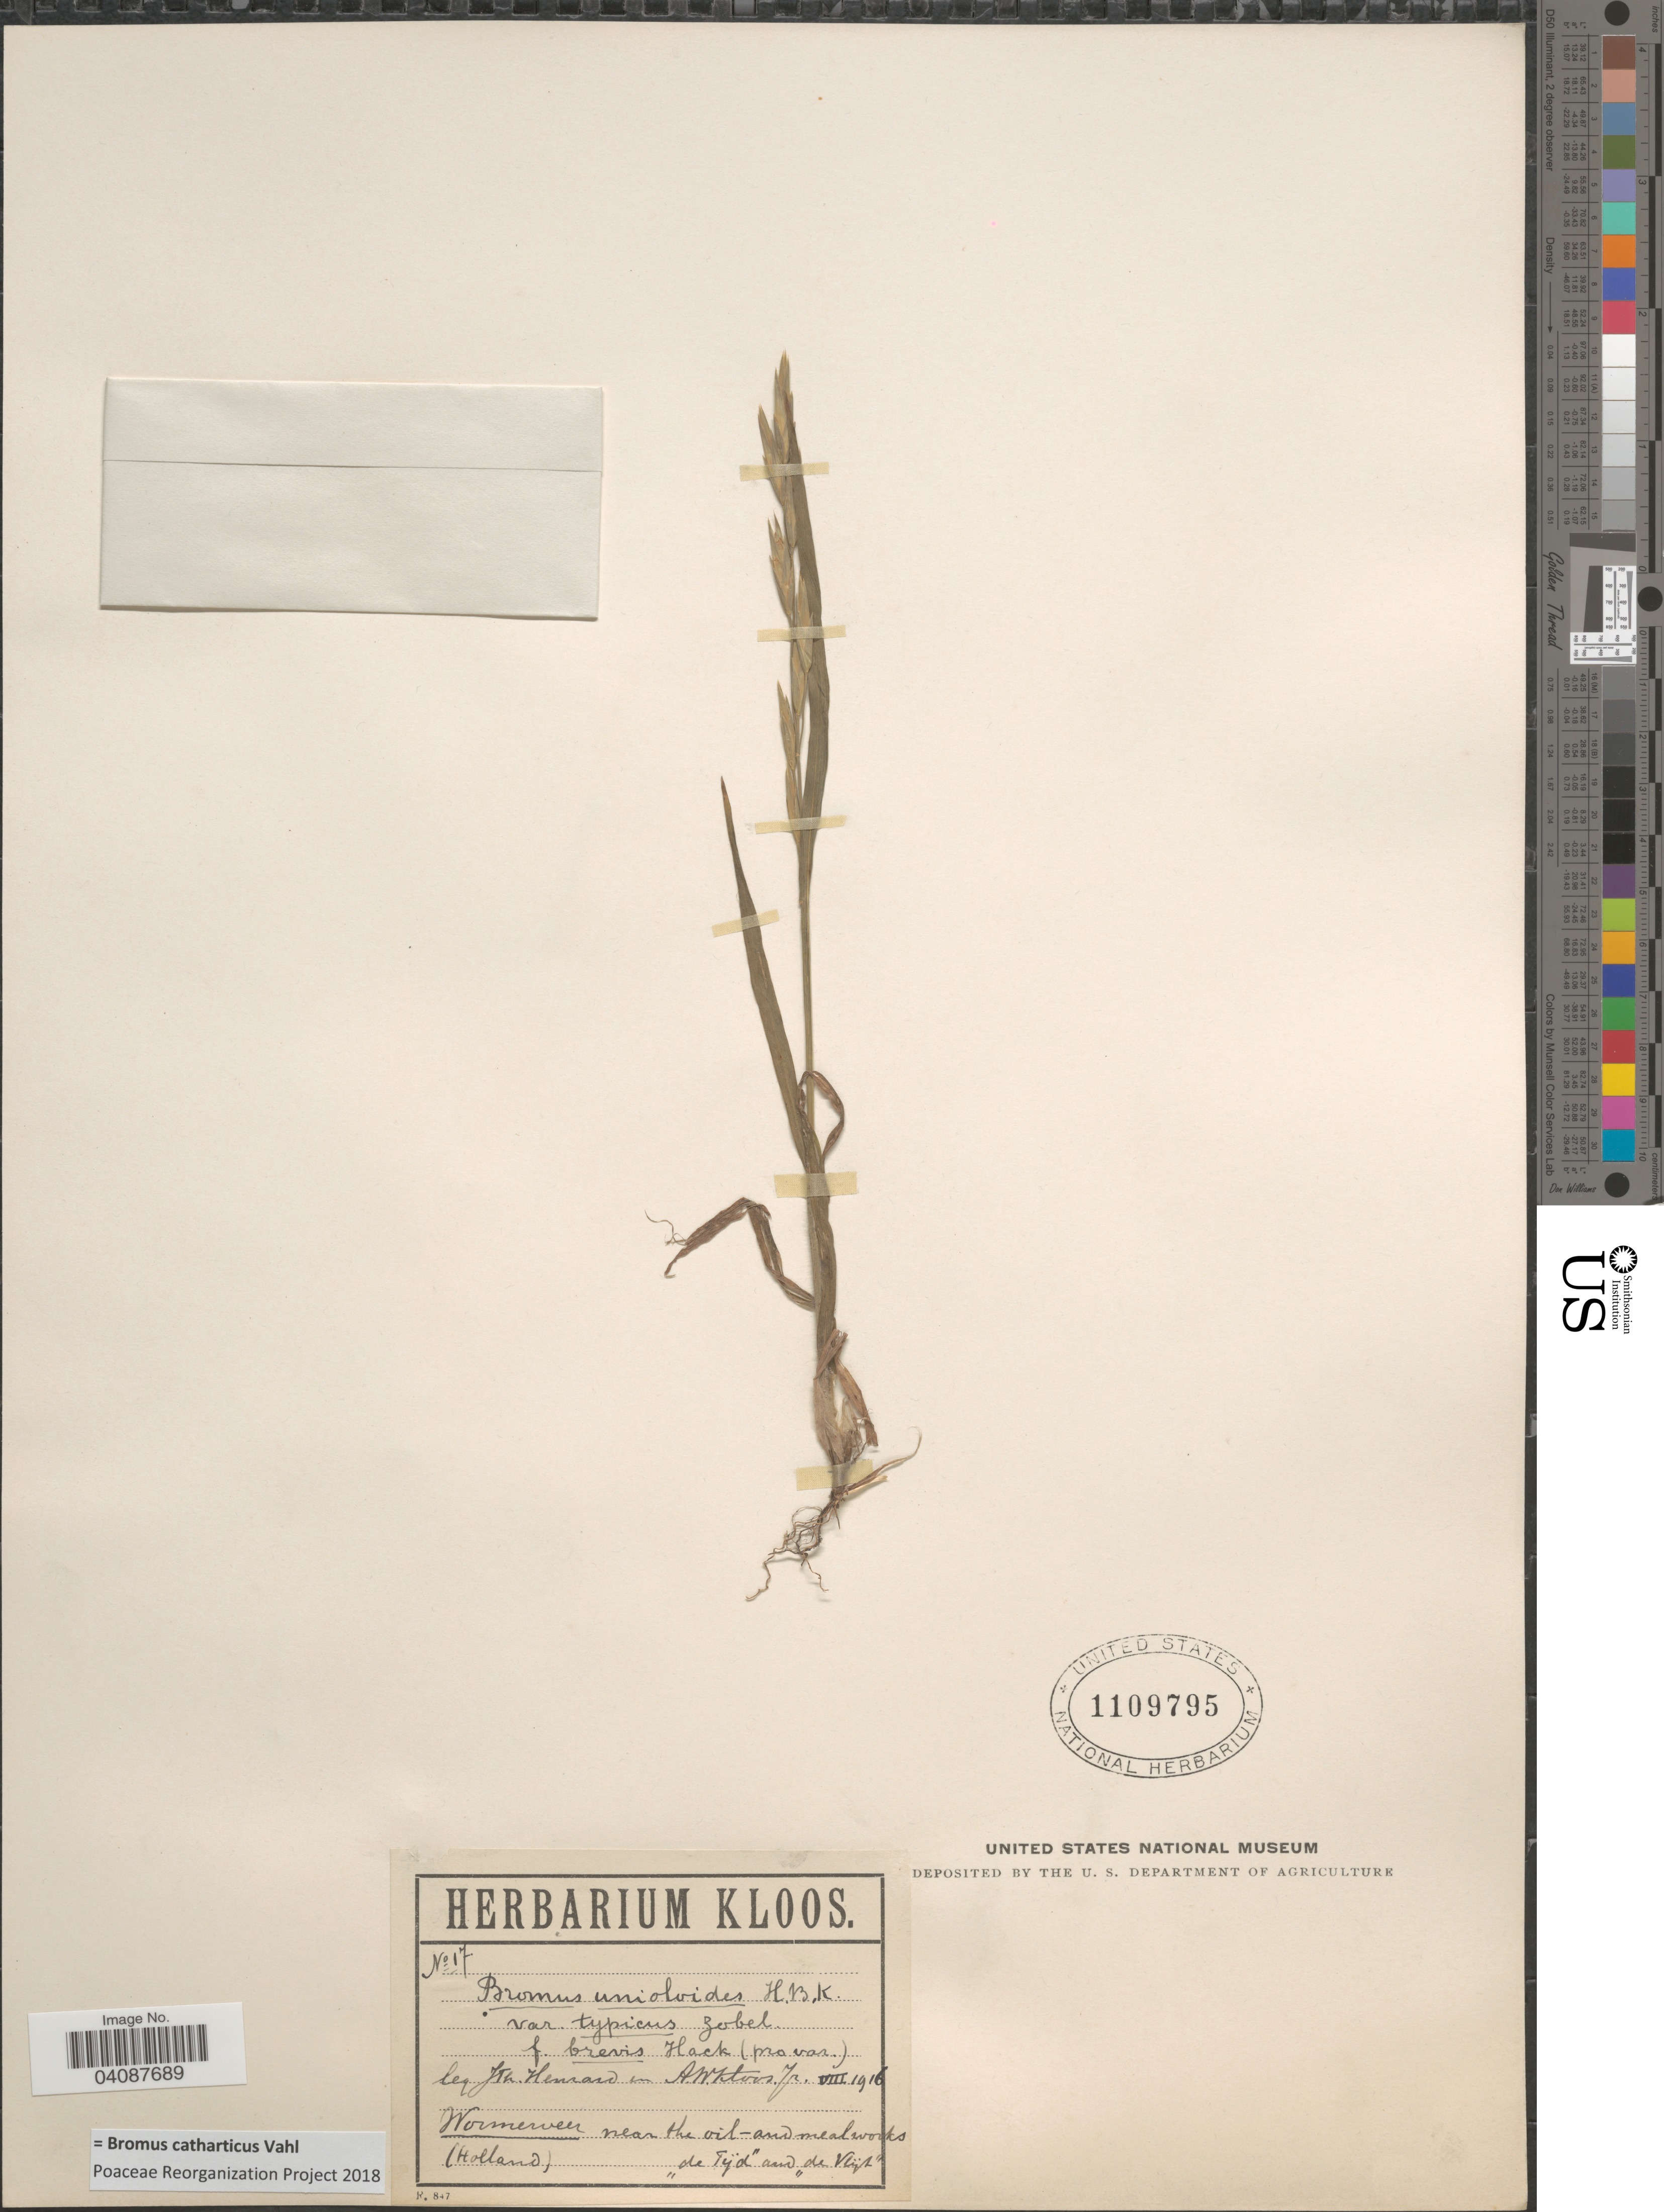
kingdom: Plantae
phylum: Tracheophyta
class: Liliopsida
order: Poales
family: Poaceae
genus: Bromus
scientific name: Bromus catharticus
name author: Vahl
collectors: J. T. Henrard & A. W. Kloos, Jr.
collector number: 17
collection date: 1916-08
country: Netherlands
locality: Wormerveer near the oil-and meal works (Holland) "de Tijd" and "de Vlijt".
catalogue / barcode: US 1109795